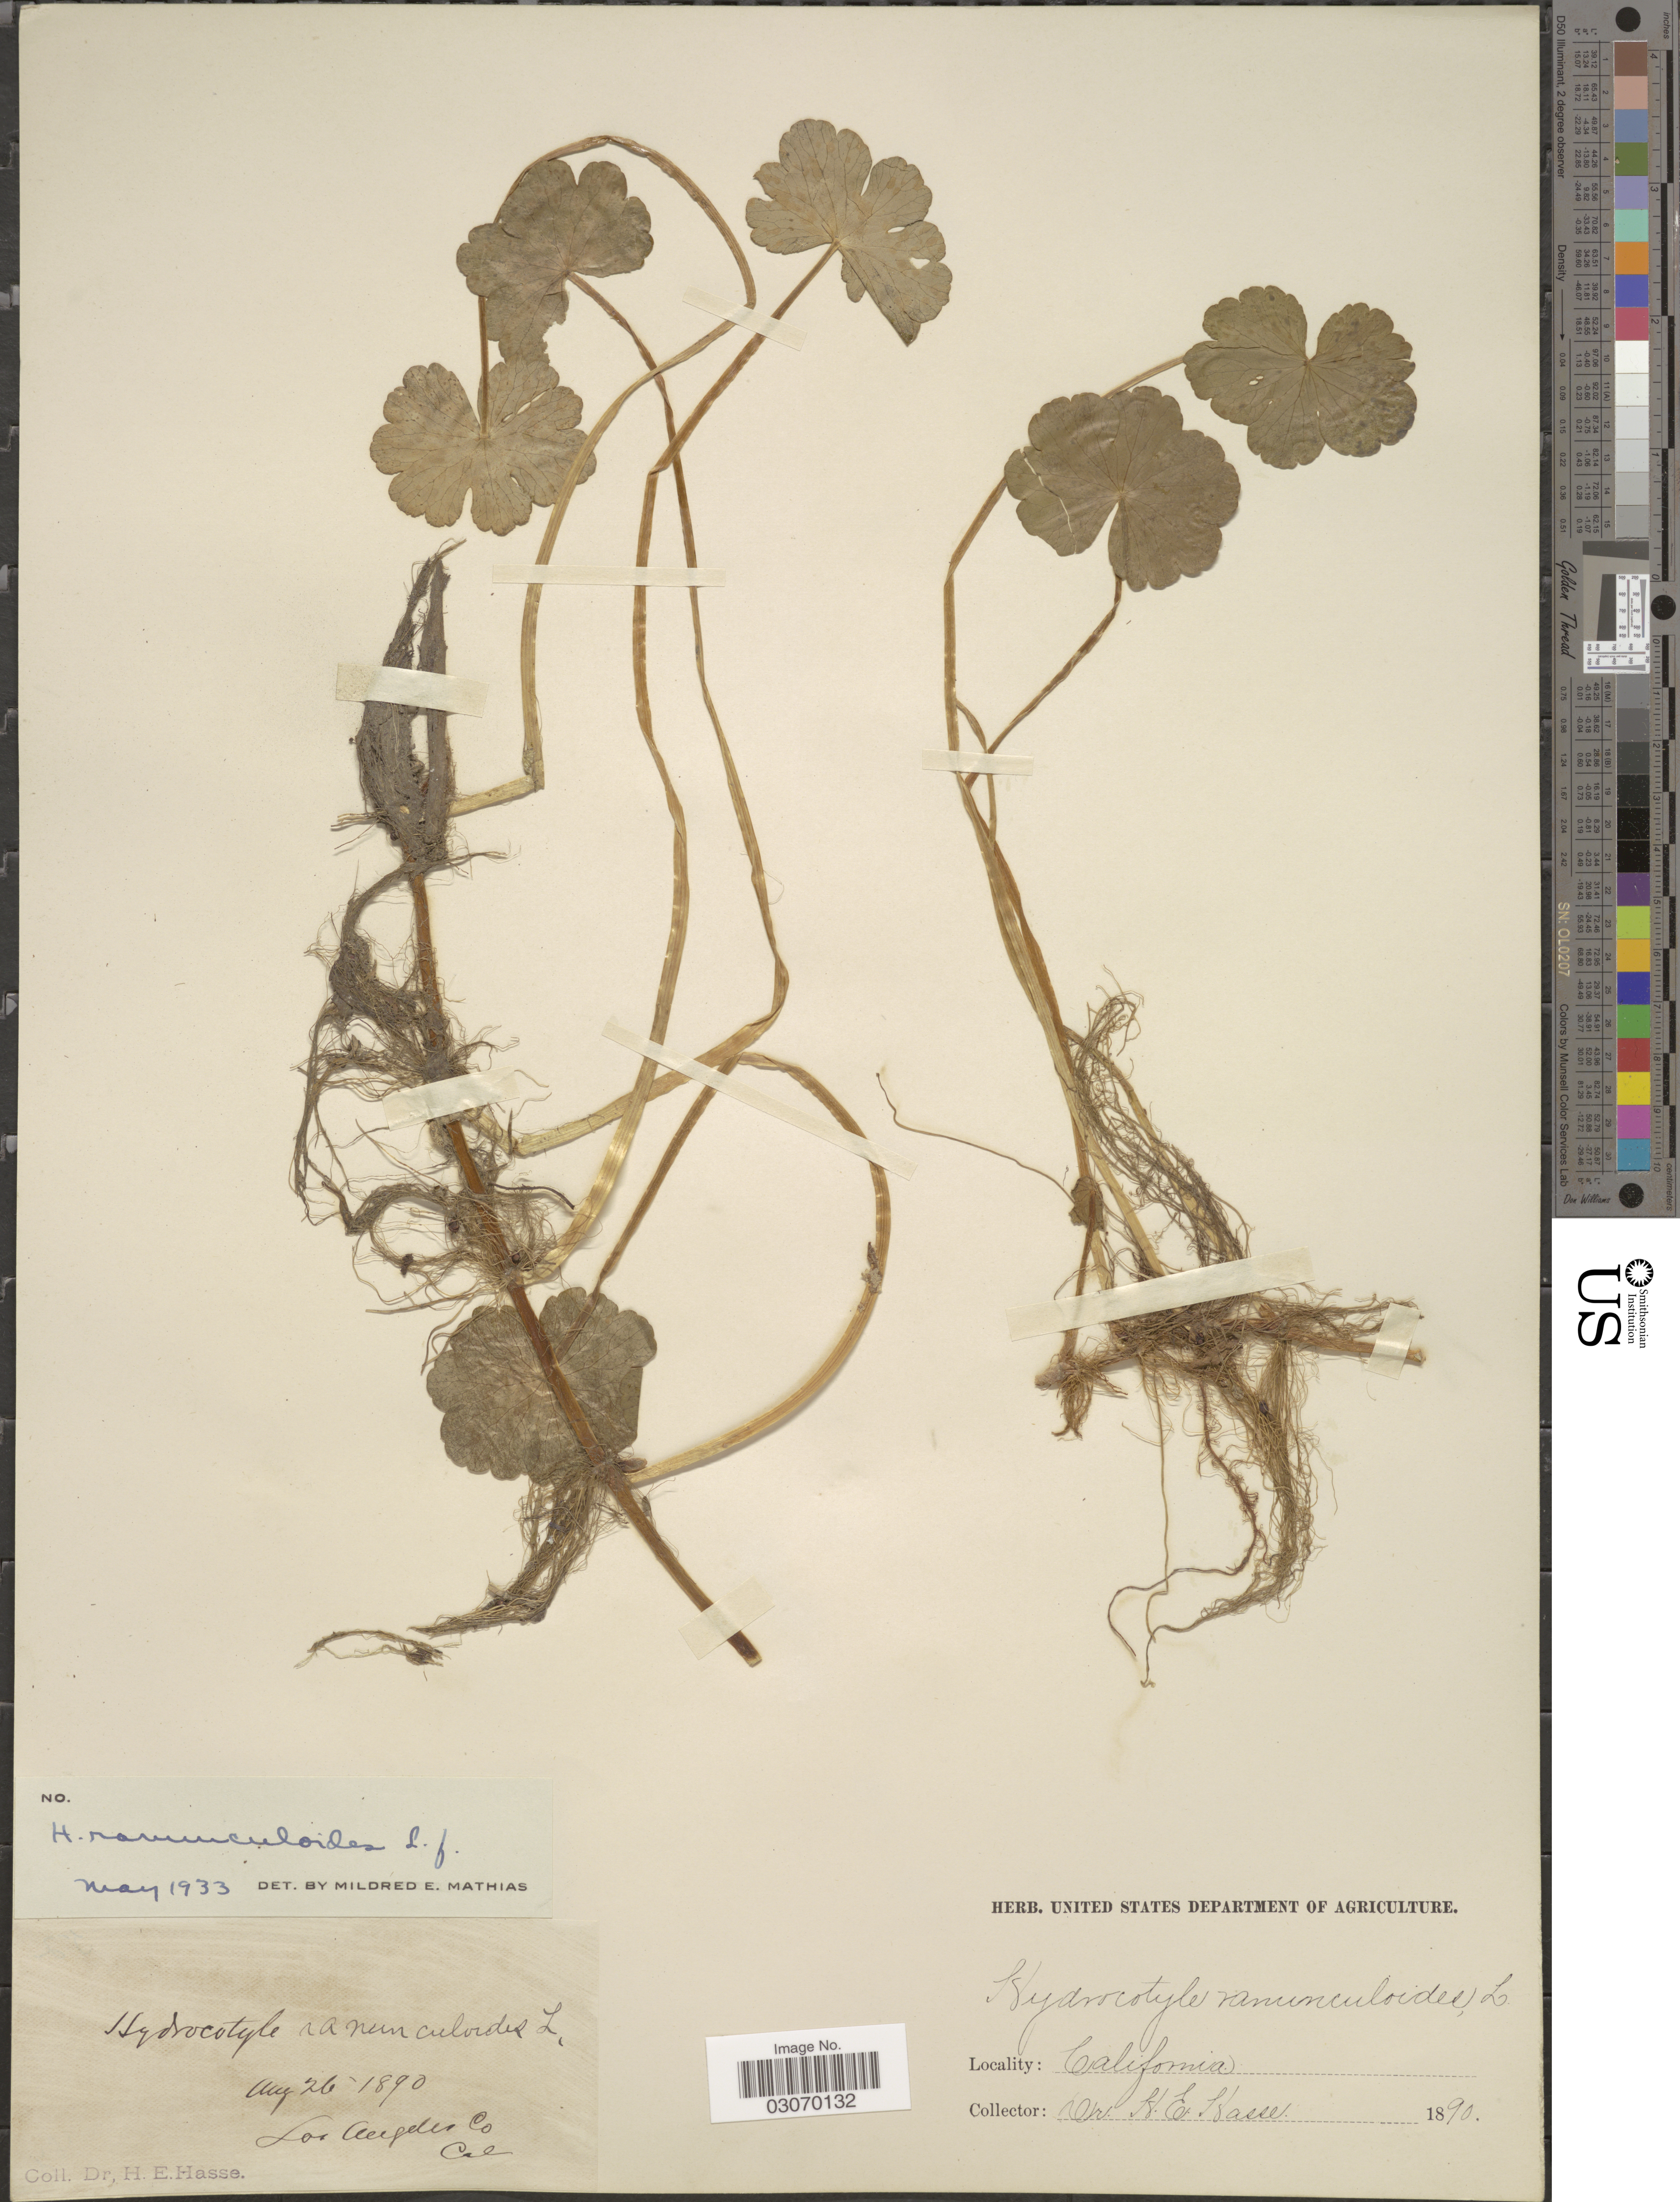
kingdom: Plantae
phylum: Tracheophyta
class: Magnoliopsida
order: Apiales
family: Araliaceae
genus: Hydrocotyle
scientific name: Hydrocotyle ranunculoides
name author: L. f.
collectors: H. E. Hasse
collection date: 1890-08-26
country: United States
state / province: California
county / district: Los Angeles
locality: Los Angeles Co.